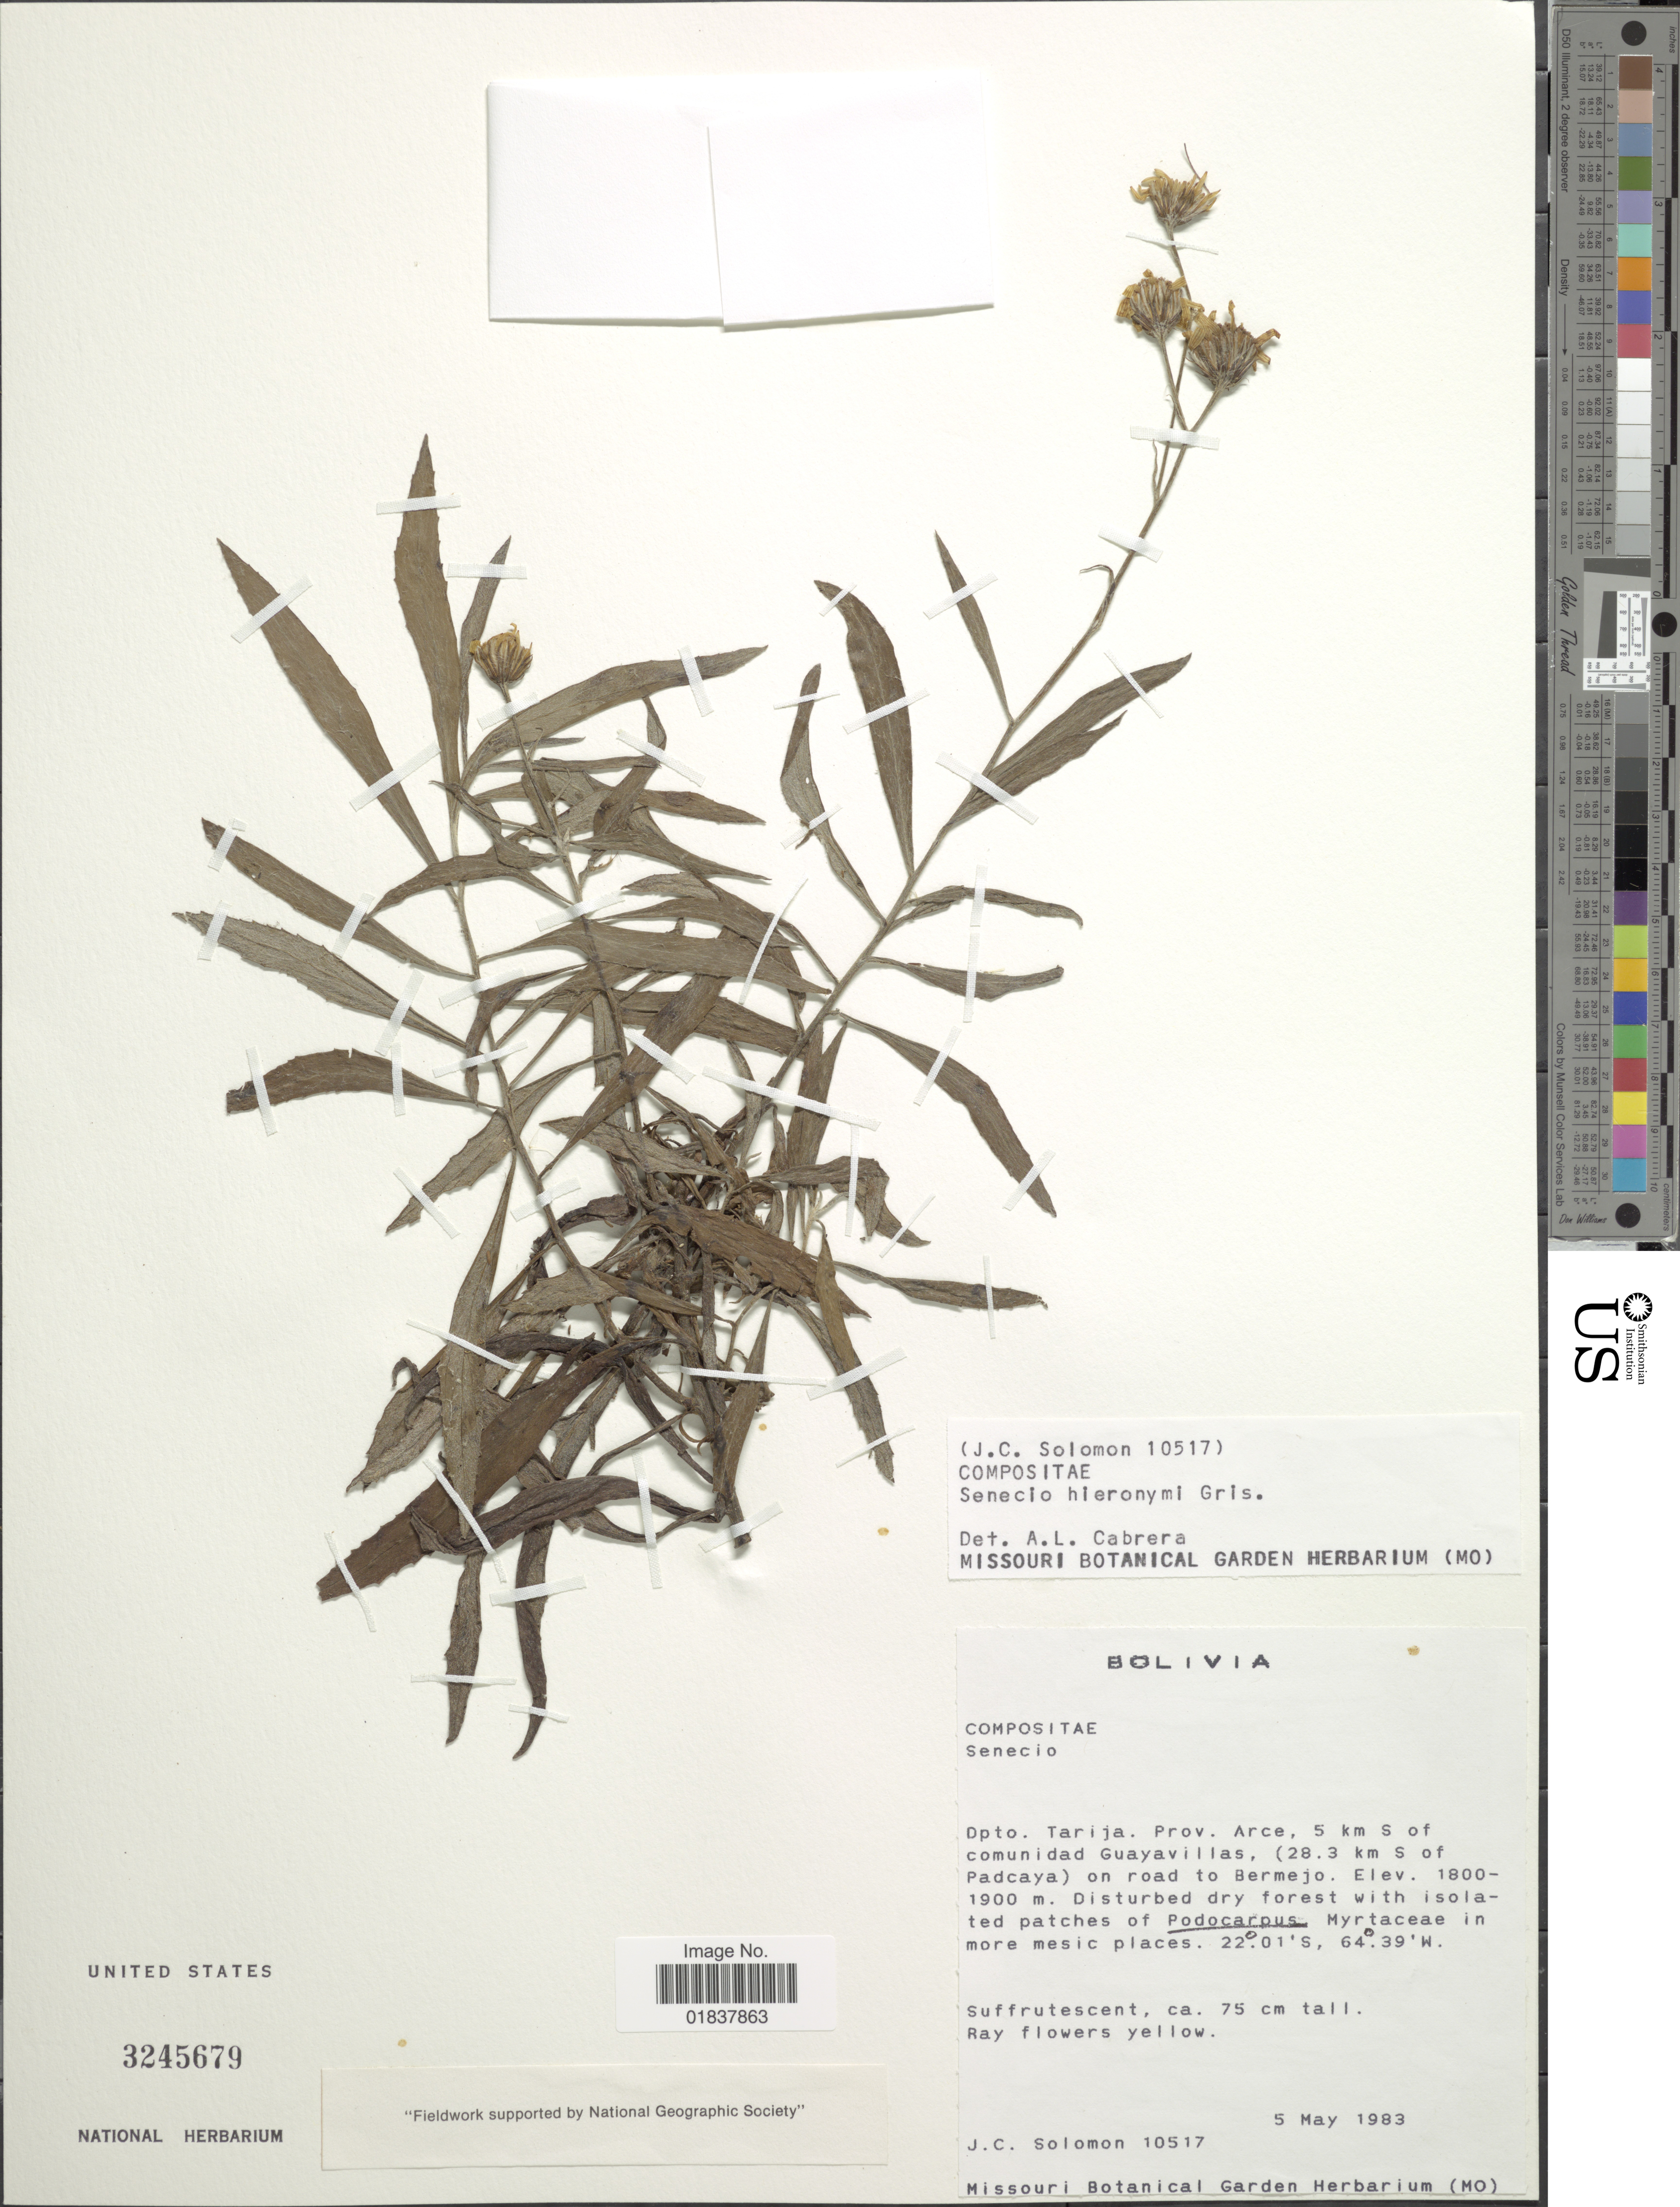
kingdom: Plantae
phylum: Tracheophyta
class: Magnoliopsida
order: Asterales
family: Asteraceae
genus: Senecio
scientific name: Senecio hieronymi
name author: Griseb.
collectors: J. C. Solomon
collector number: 10517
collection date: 1983-05-05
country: Bolivia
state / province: Tarija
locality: Prov. Arce, 5 km S of comunidad Guayavillas (28.3 km S of Padcaya) on road to Bermejo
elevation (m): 1800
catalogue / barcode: US 3245679